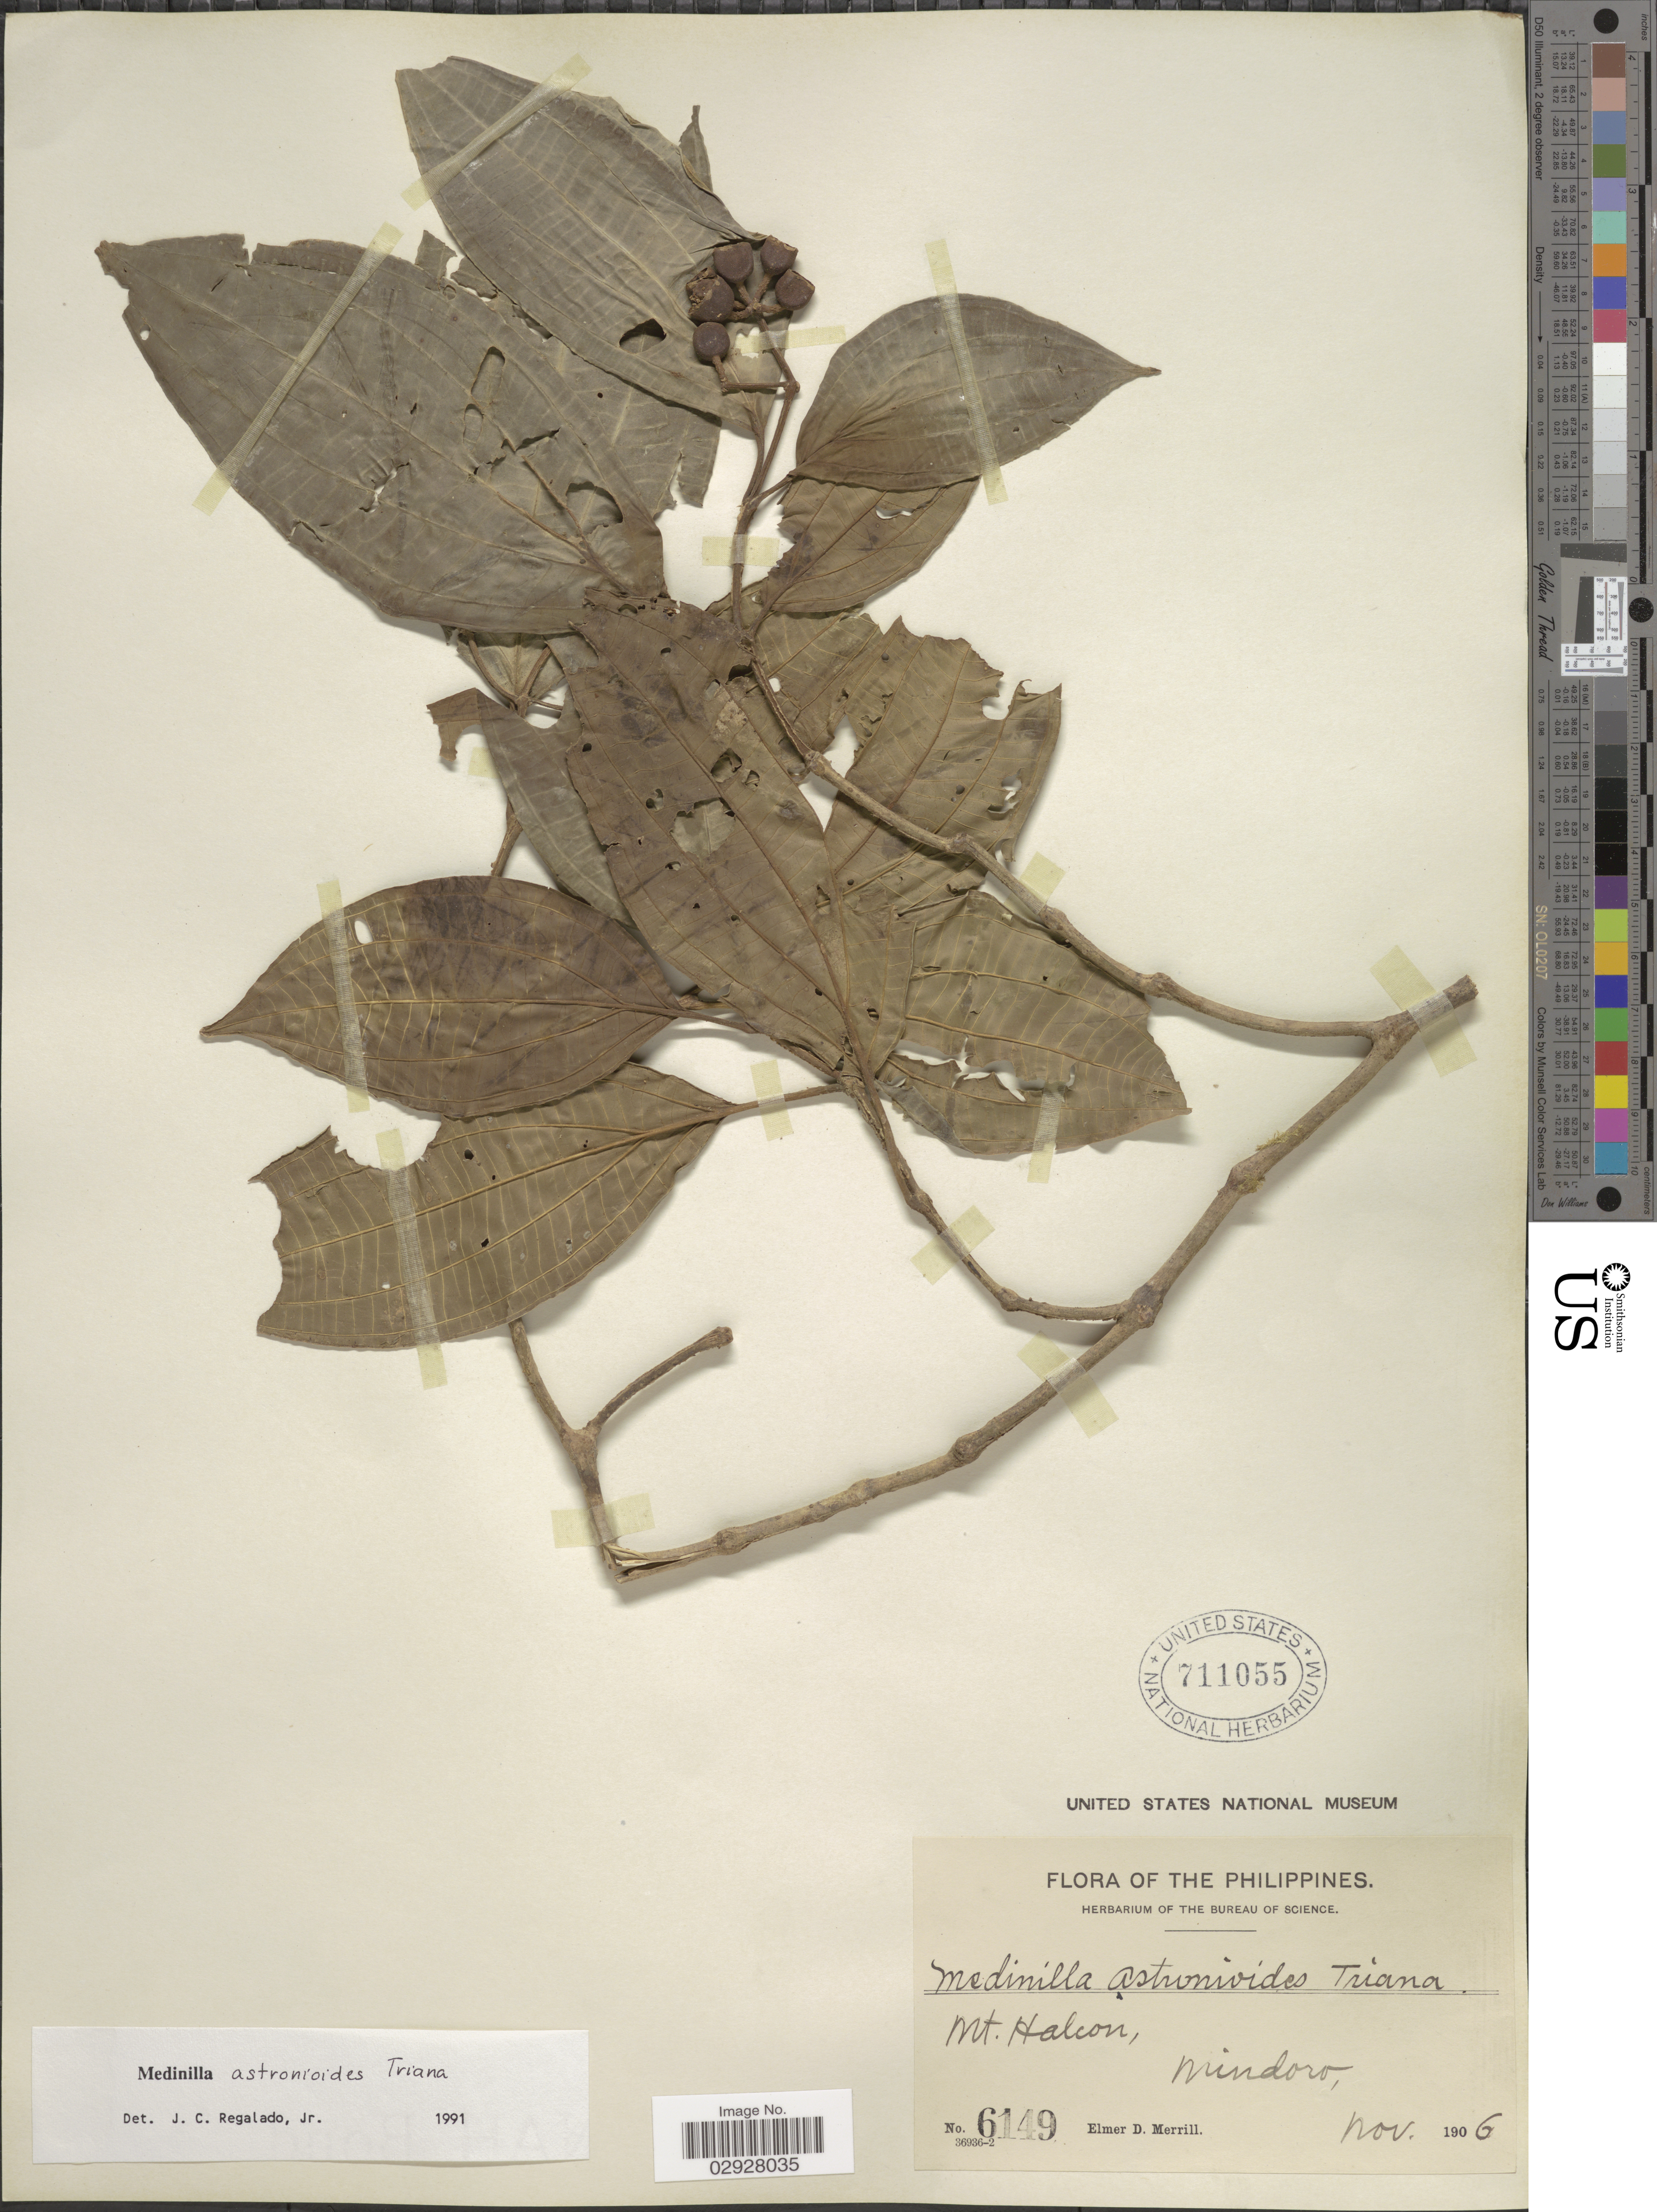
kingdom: Plantae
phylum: Tracheophyta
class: Magnoliopsida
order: Myrtales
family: Melastomataceae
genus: Medinilla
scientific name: Medinilla astronioides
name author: Triana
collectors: E. D. Merrill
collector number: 6149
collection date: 1906-11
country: Philippines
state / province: Mimaropa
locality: Mt. Halcon, Mindoro.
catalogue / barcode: US 711055